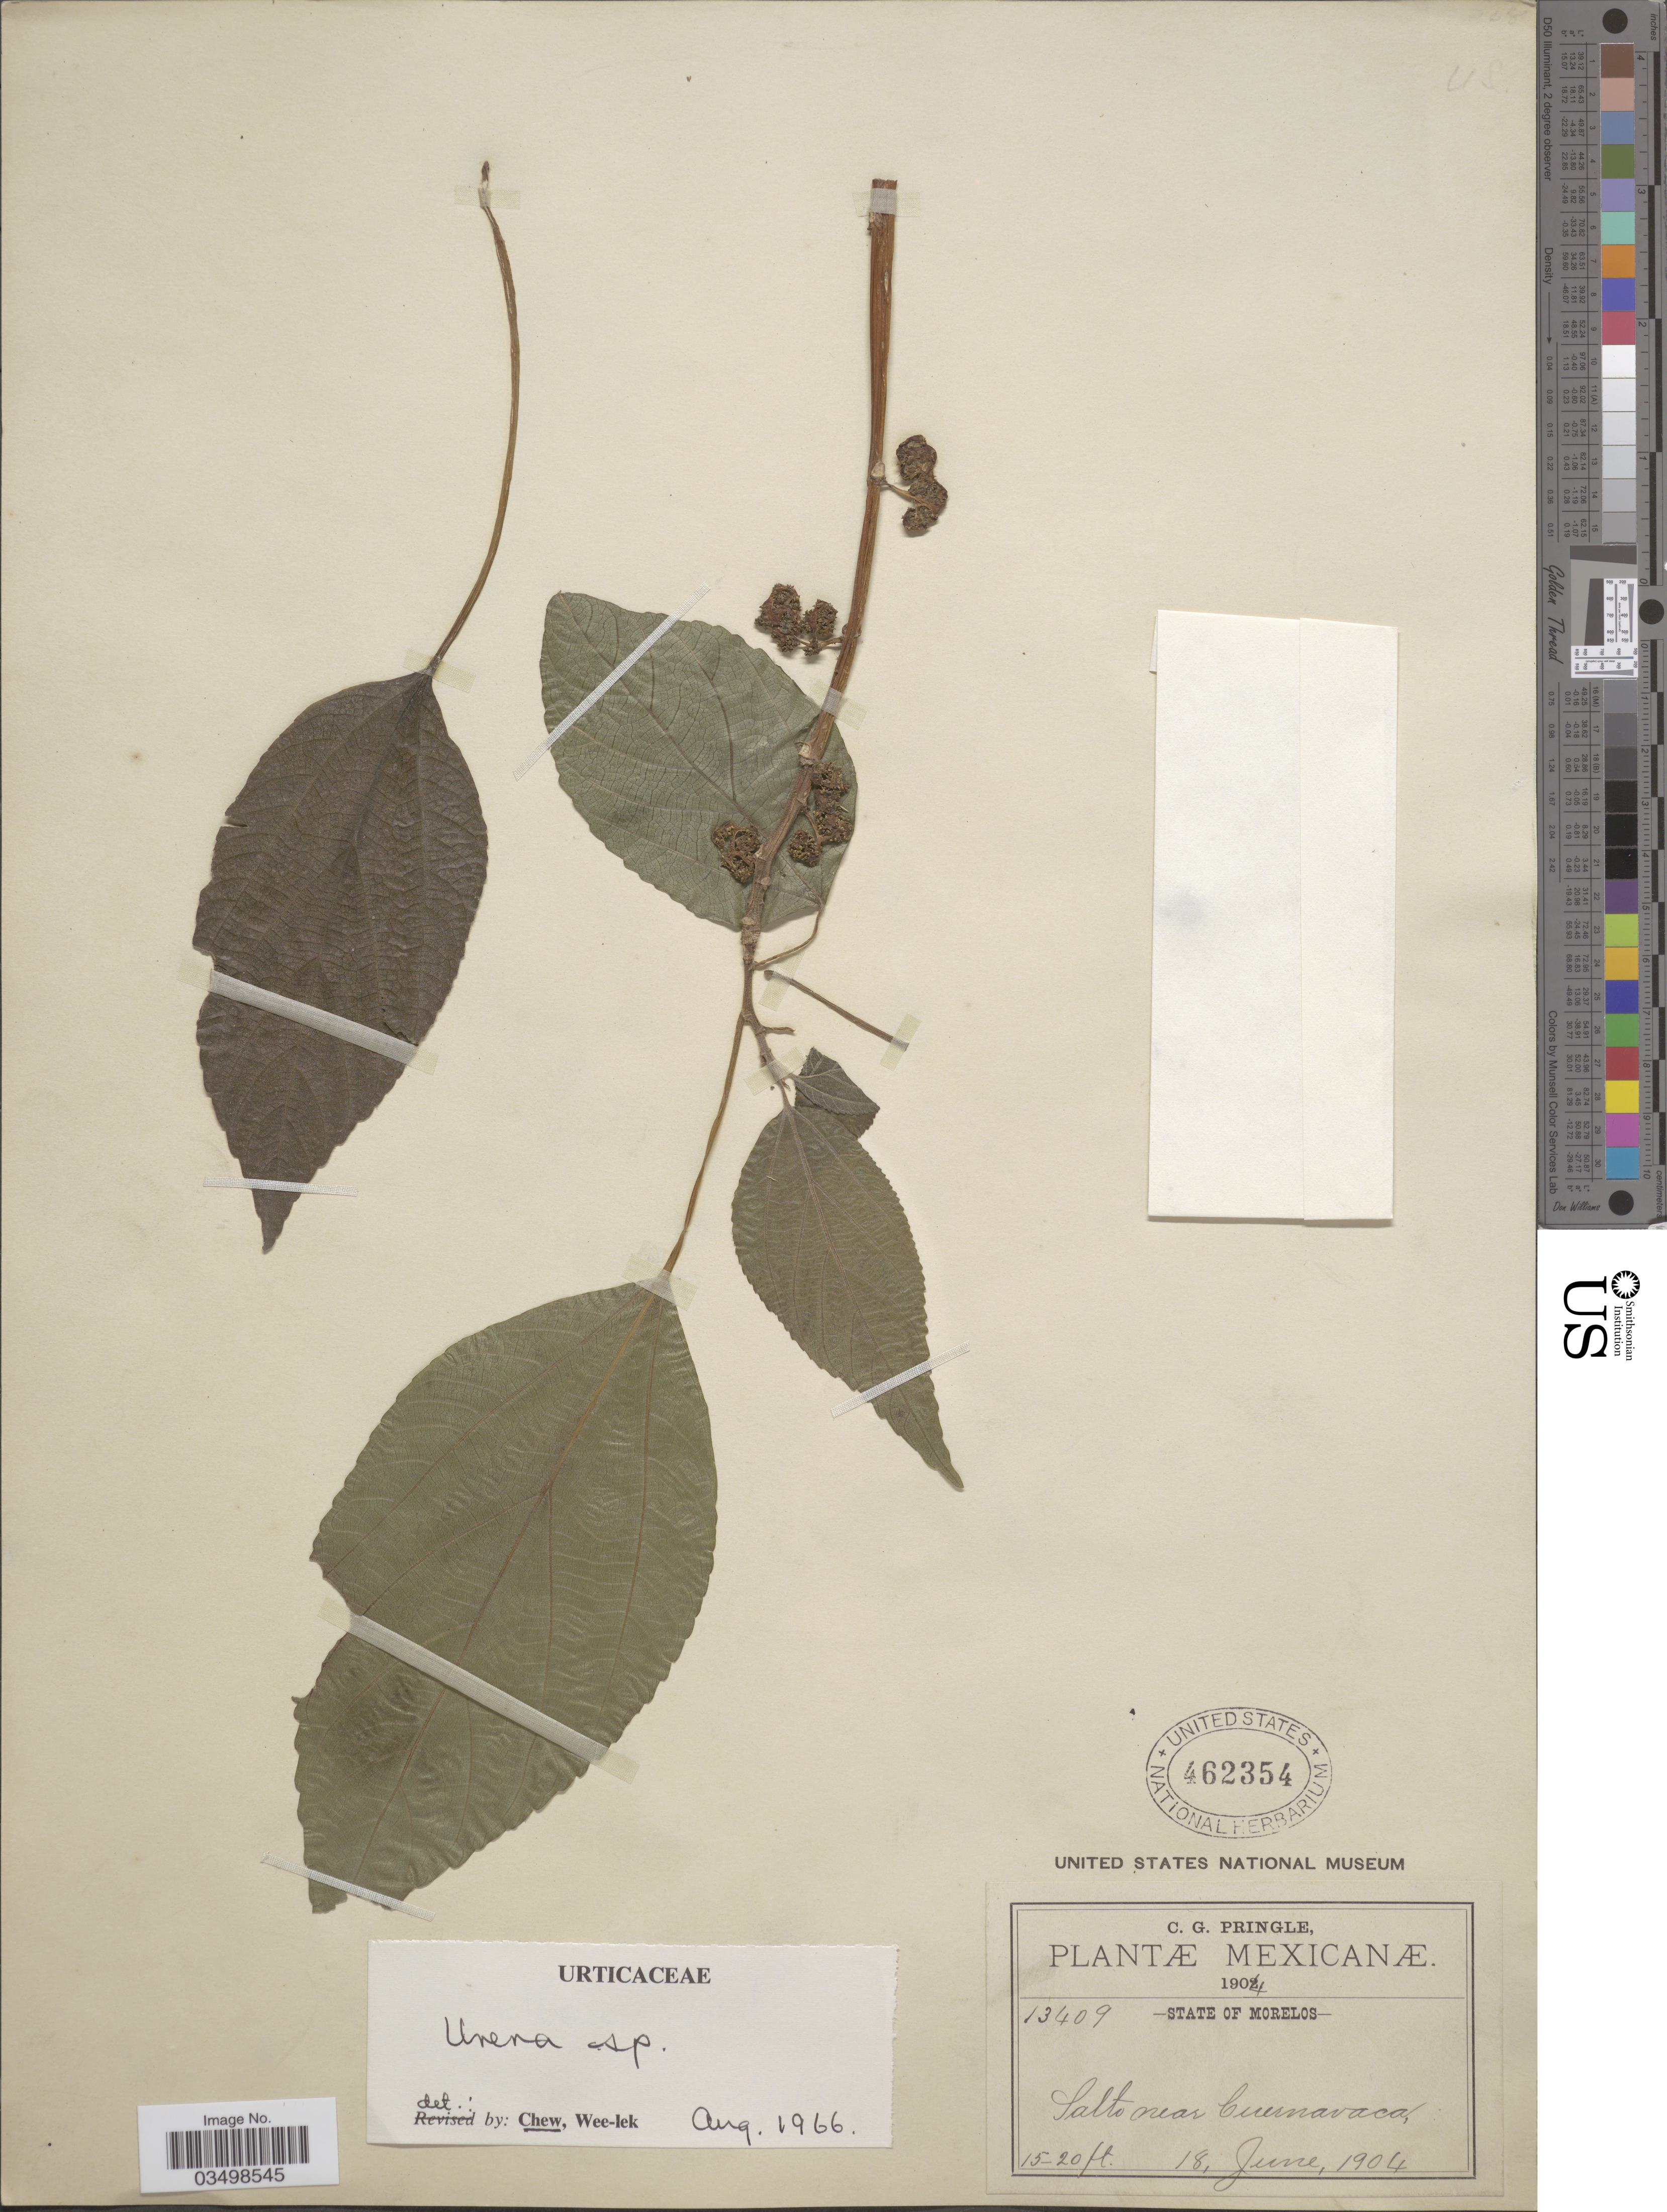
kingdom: Plantae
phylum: Tracheophyta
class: Magnoliopsida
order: Rosales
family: Urticaceae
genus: Urera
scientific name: Urera caracasana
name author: (Jacq.) Gaudich. ex Griseb.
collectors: C. G. Pringle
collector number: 13409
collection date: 1904-06-18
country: Mexico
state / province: Morelos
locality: Salto near Cuernavaca.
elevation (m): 5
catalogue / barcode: US 462354